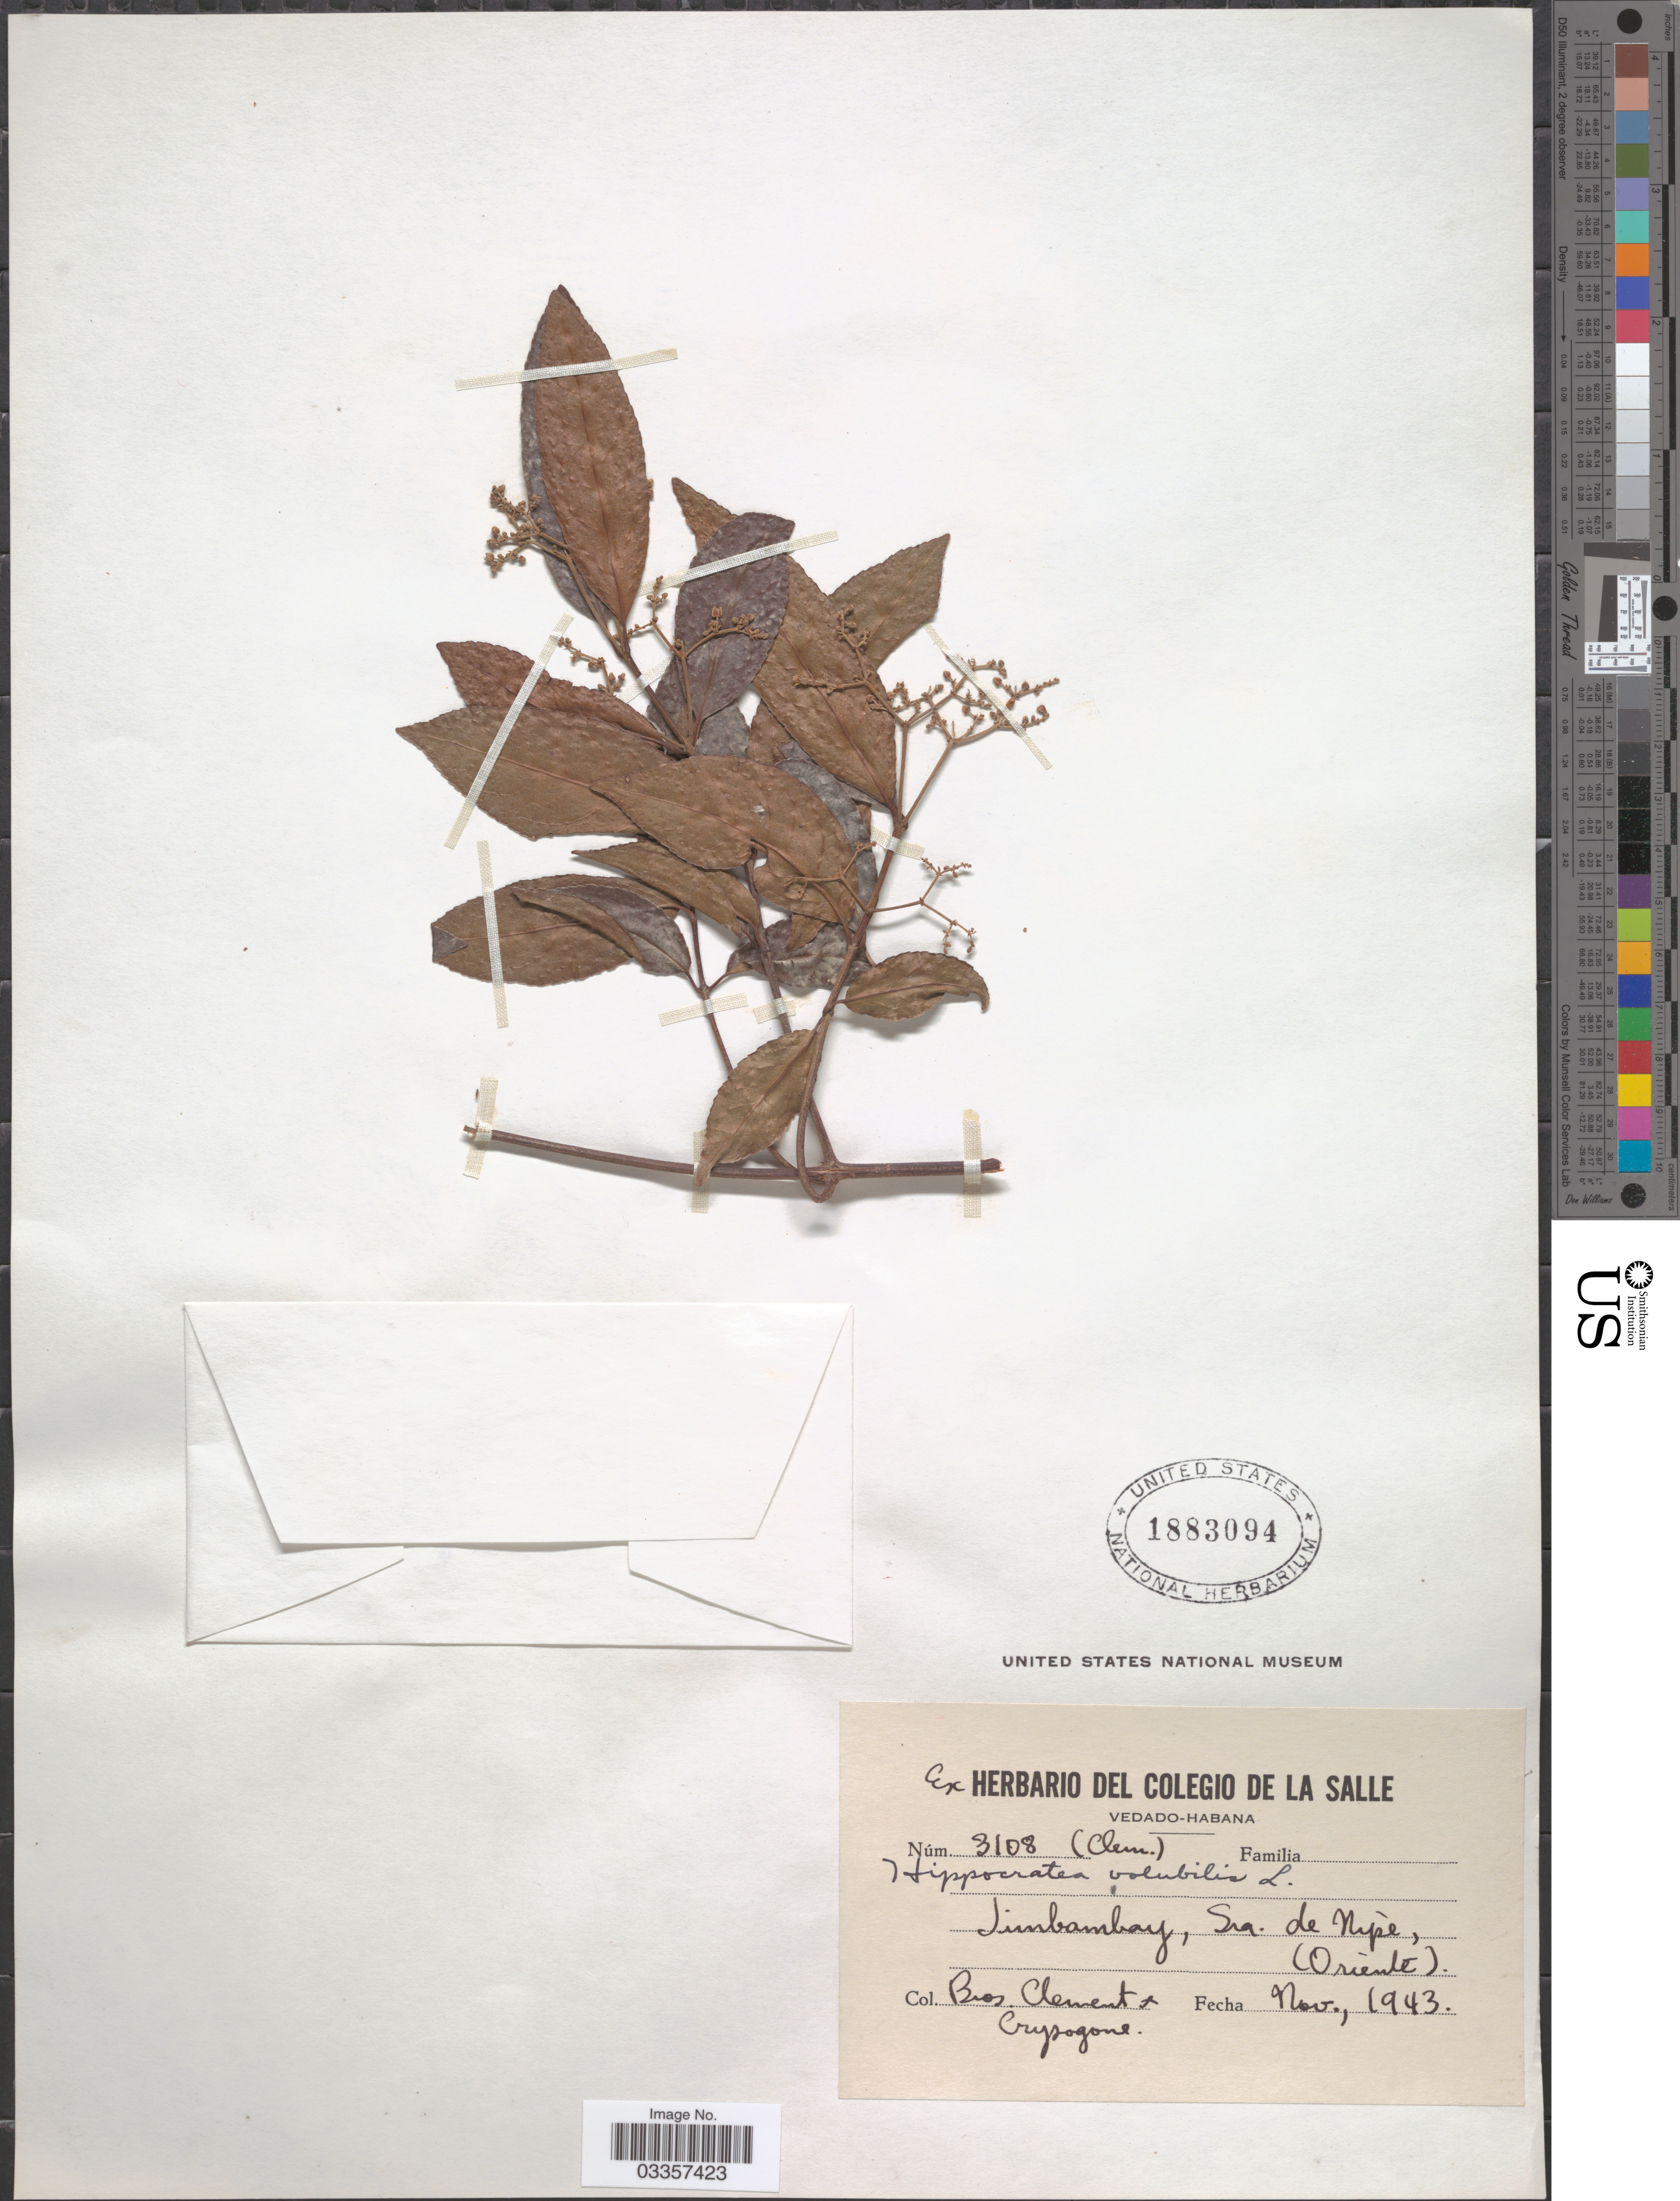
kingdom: Plantae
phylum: Tracheophyta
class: Magnoliopsida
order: Celastrales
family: Celastraceae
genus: Hippocratea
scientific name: Hippocratea volubilis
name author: L.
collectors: B. Clement & Crysogone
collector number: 3108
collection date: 1943-11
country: Cuba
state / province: Oriente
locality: Jimbambay, Sra. de Nipé.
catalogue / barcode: US 1883094